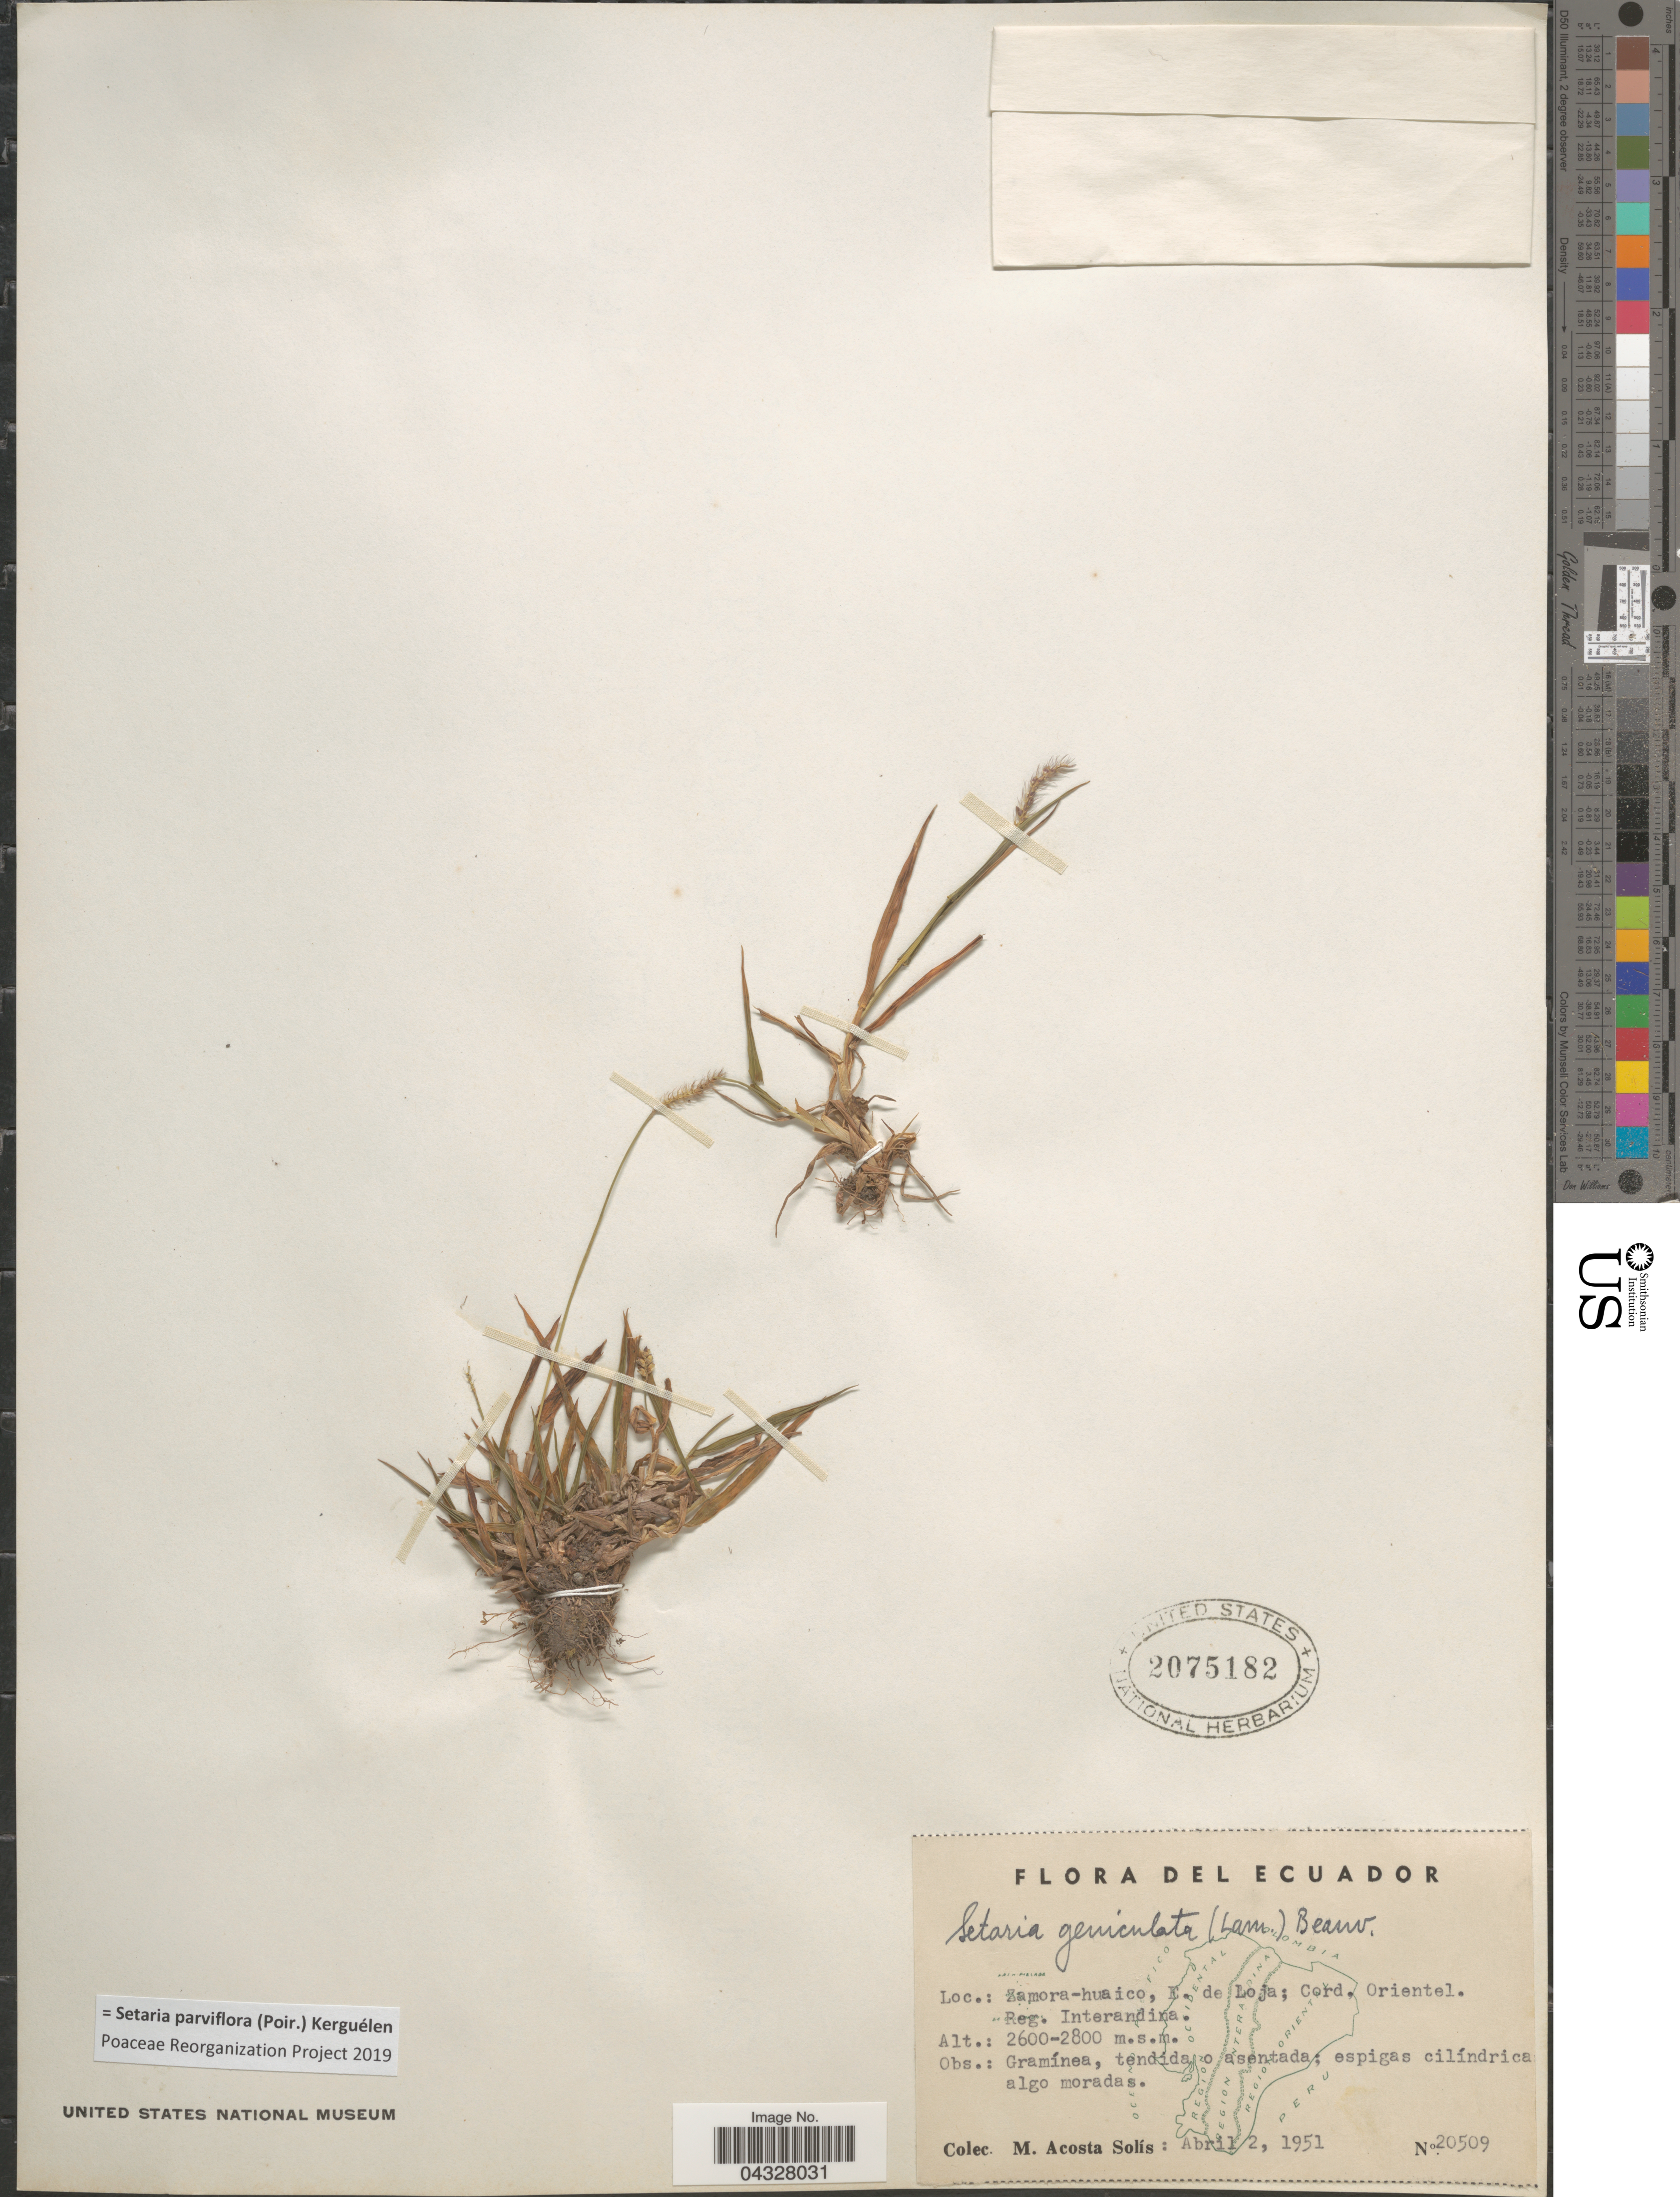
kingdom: Plantae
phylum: Tracheophyta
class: Liliopsida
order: Poales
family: Poaceae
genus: Setaria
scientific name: Setaria parviflora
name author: (Poir.) Kerguélen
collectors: M. Acosta Solis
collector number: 20509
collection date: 1951-04-02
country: Ecuador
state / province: Loja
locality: Zamora-huaico, E. de Loja; Cord. Oriental. Reg. Interandina.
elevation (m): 2600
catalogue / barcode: US 2075182